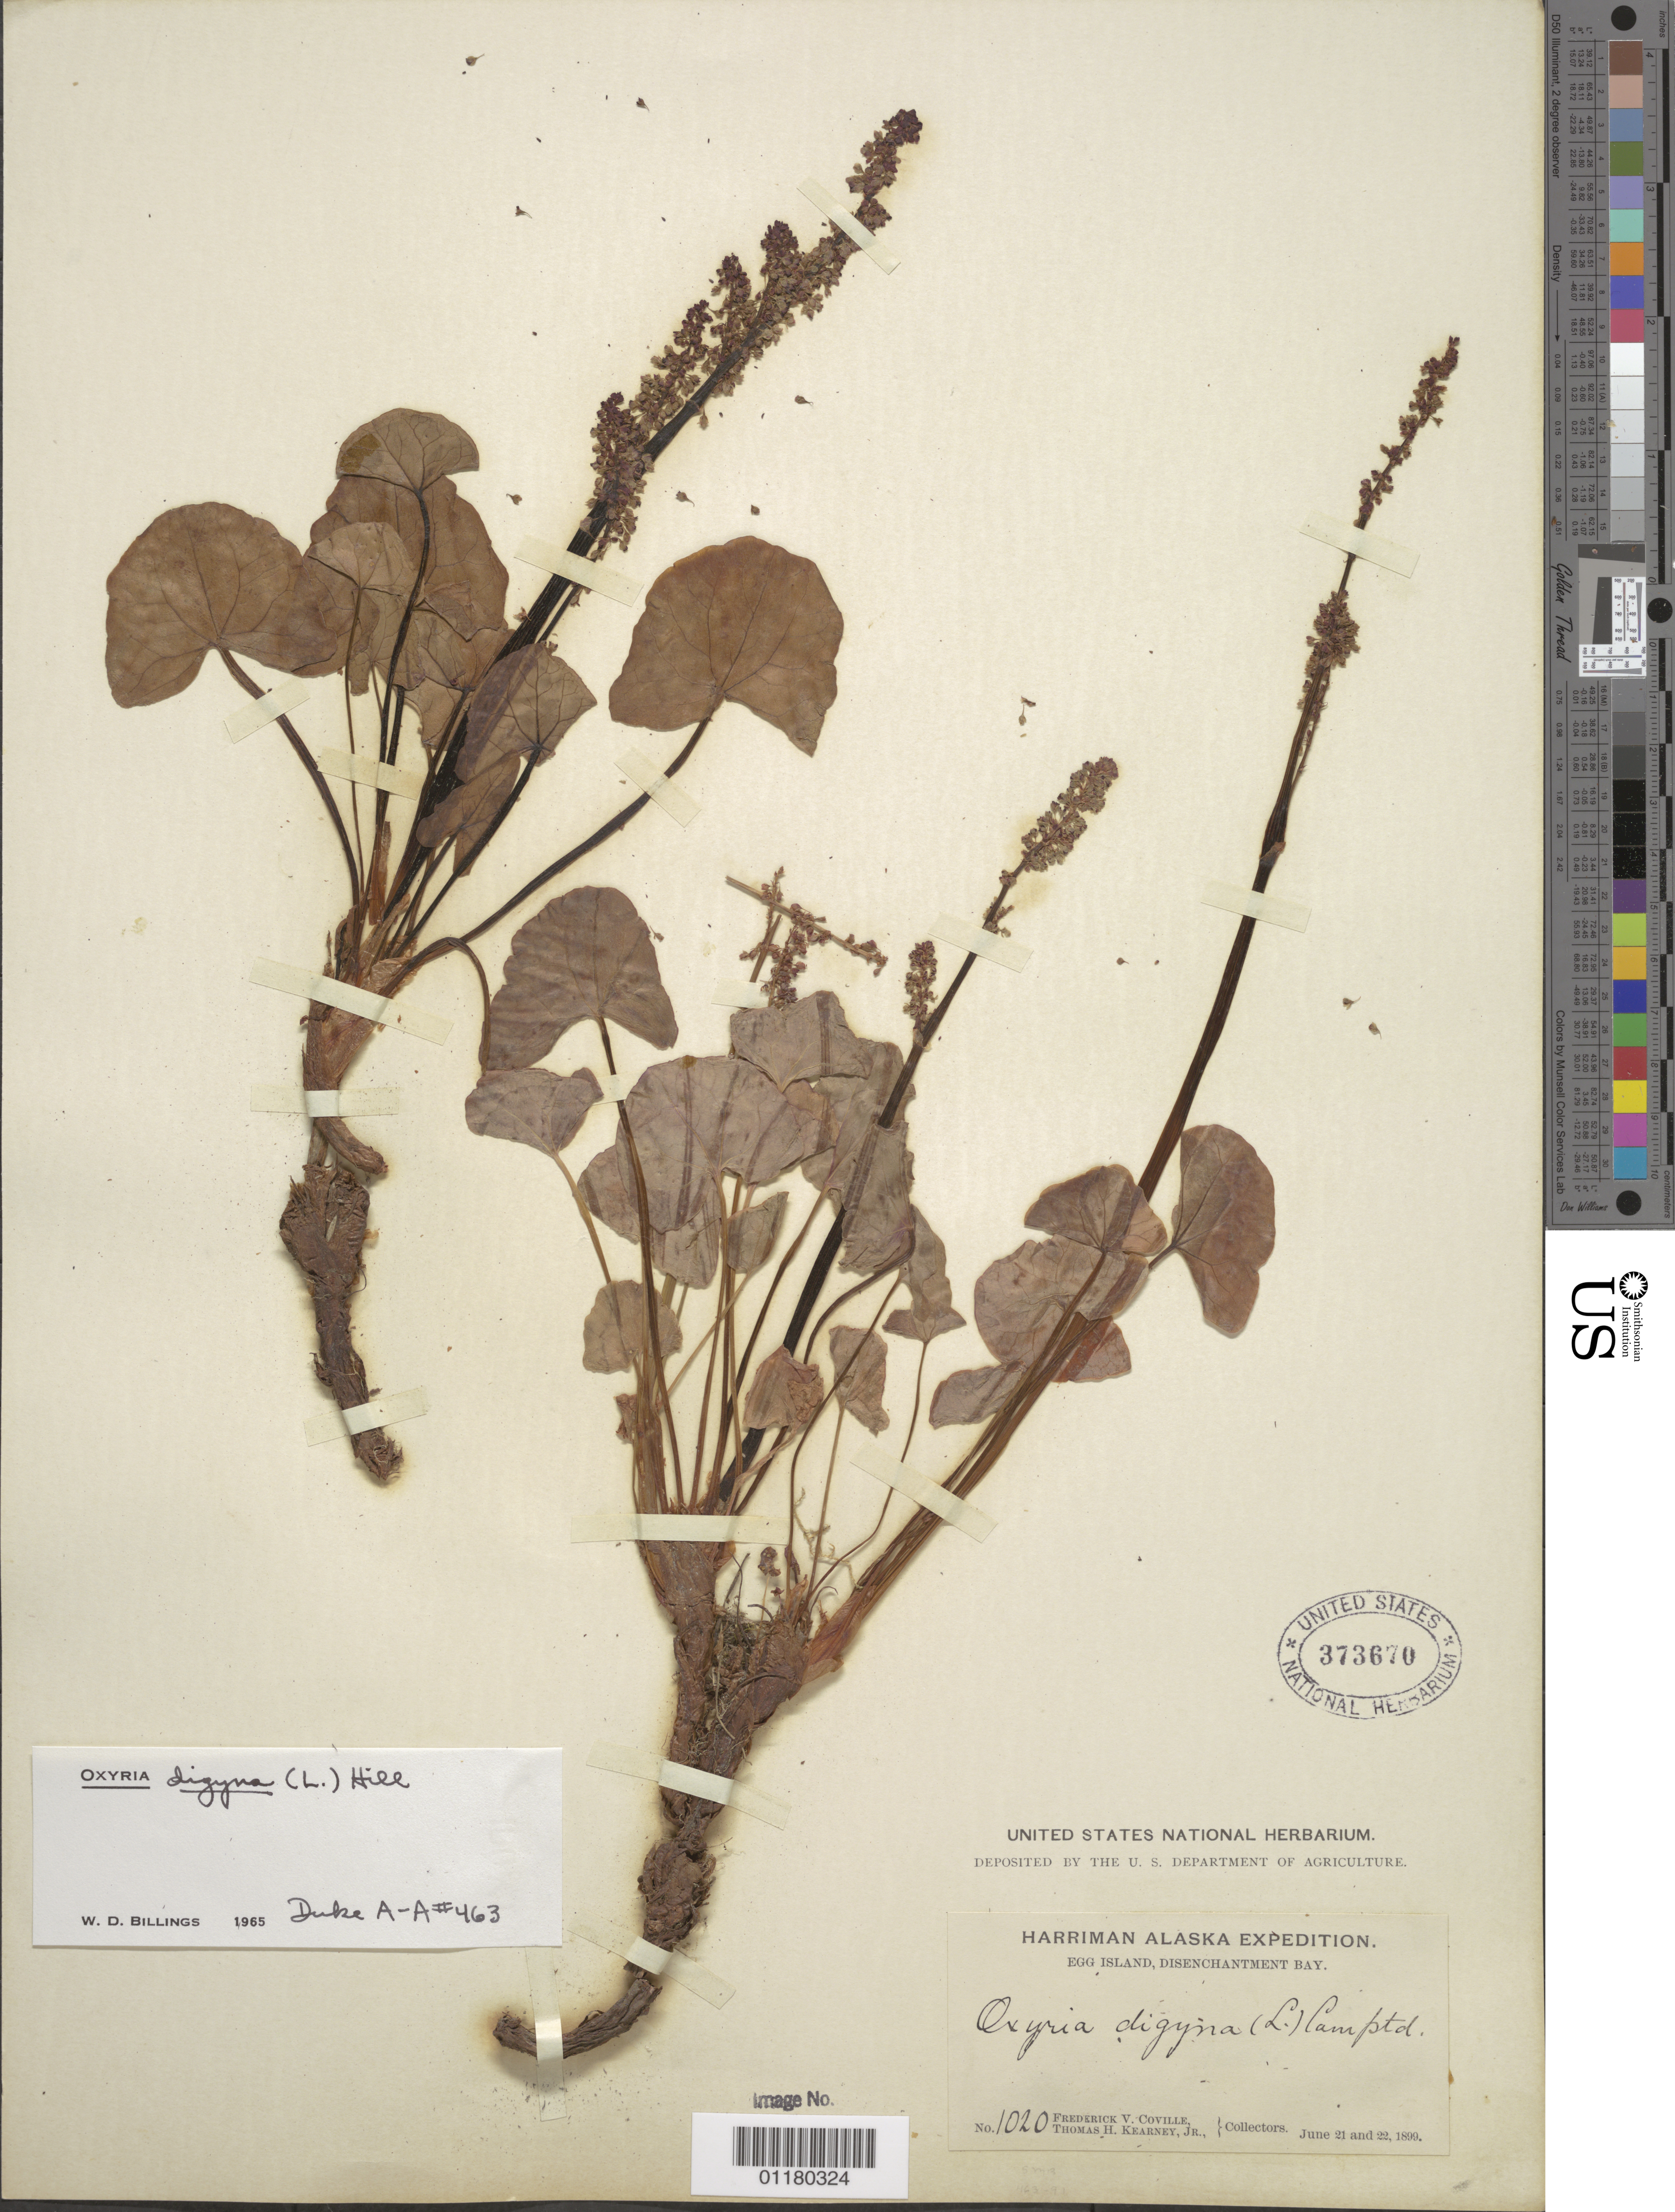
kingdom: Plantae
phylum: Tracheophyta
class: Magnoliopsida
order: Caryophyllales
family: Polygonaceae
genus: Oxyria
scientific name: Oxyria digyna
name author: (L.) Hill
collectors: F. V. Coville & T. H. Kearney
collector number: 1020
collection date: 1899-06-21/1899-06-22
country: United States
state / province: Alaska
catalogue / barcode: US 373670